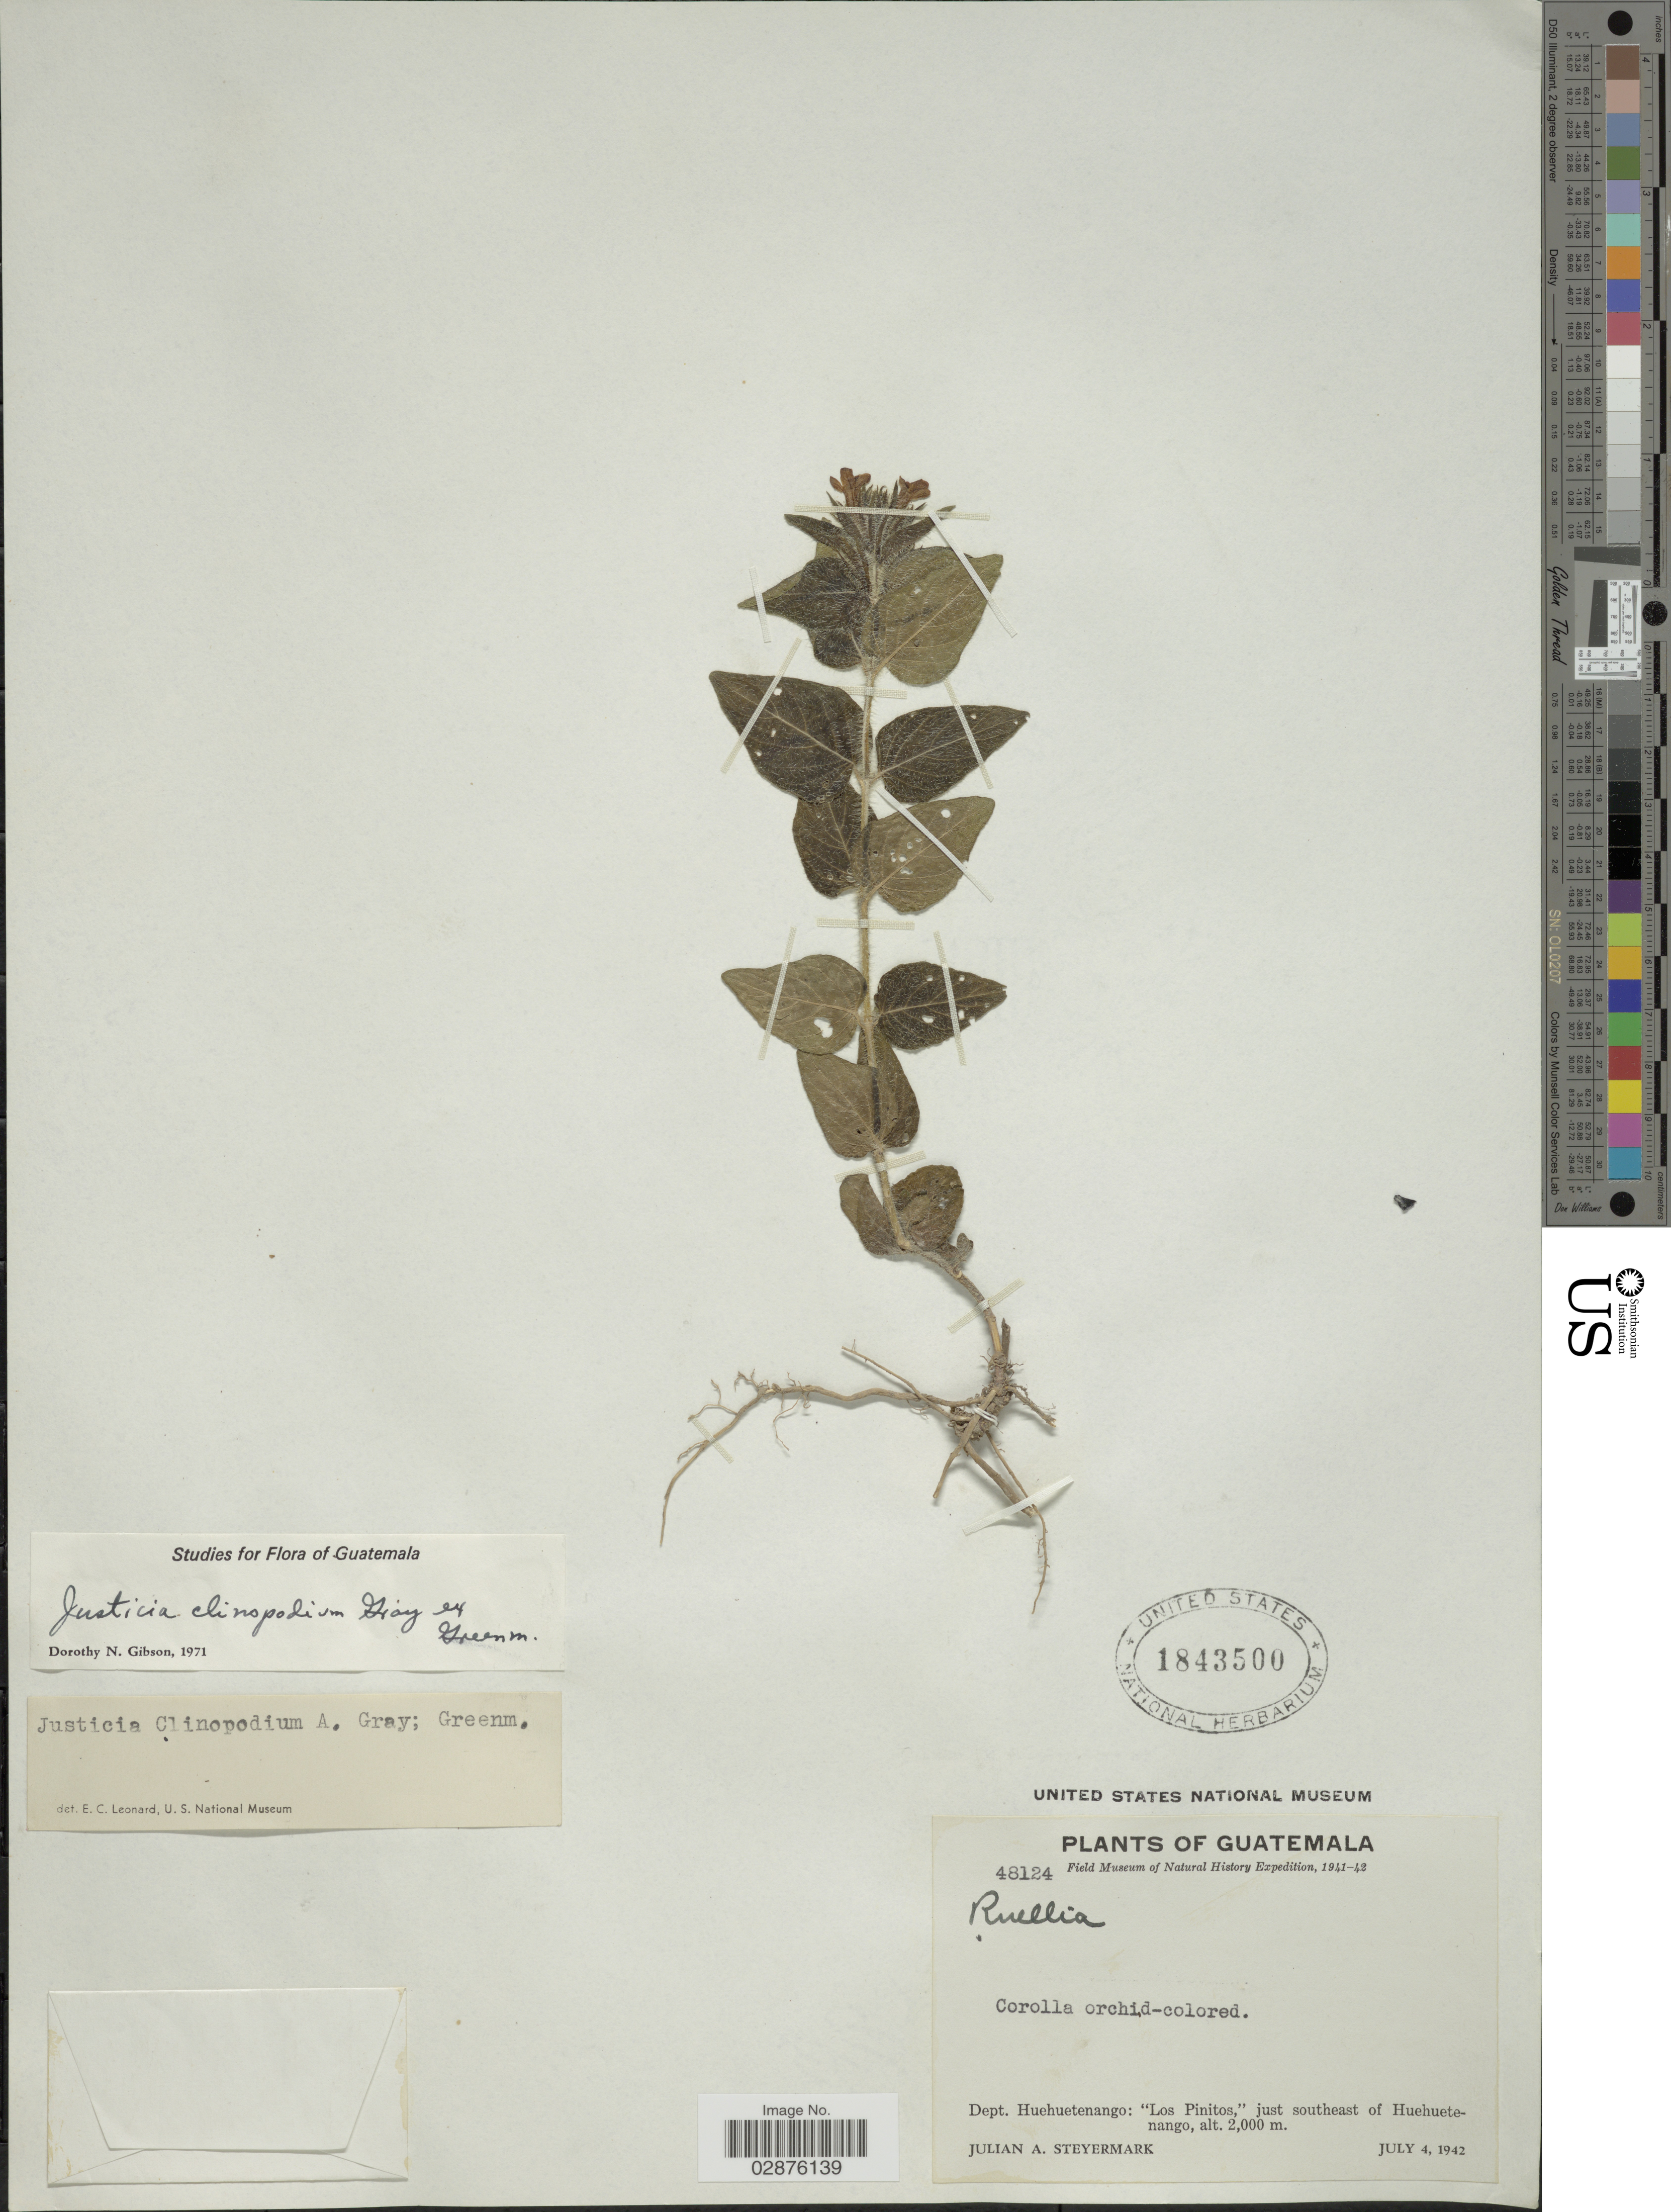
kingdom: Plantae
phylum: Tracheophyta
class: Magnoliopsida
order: Lamiales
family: Acanthaceae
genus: Justicia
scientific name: Justicia clinopodium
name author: A. Gray ex Greenm.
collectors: J. Steyermark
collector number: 48124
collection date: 1942-07-04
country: Guatemala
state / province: Huehuetenango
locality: Dept. Huehuetenango: "Los Pinitos", just southeast of Huehuetenango.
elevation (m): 2000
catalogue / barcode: US 1843500